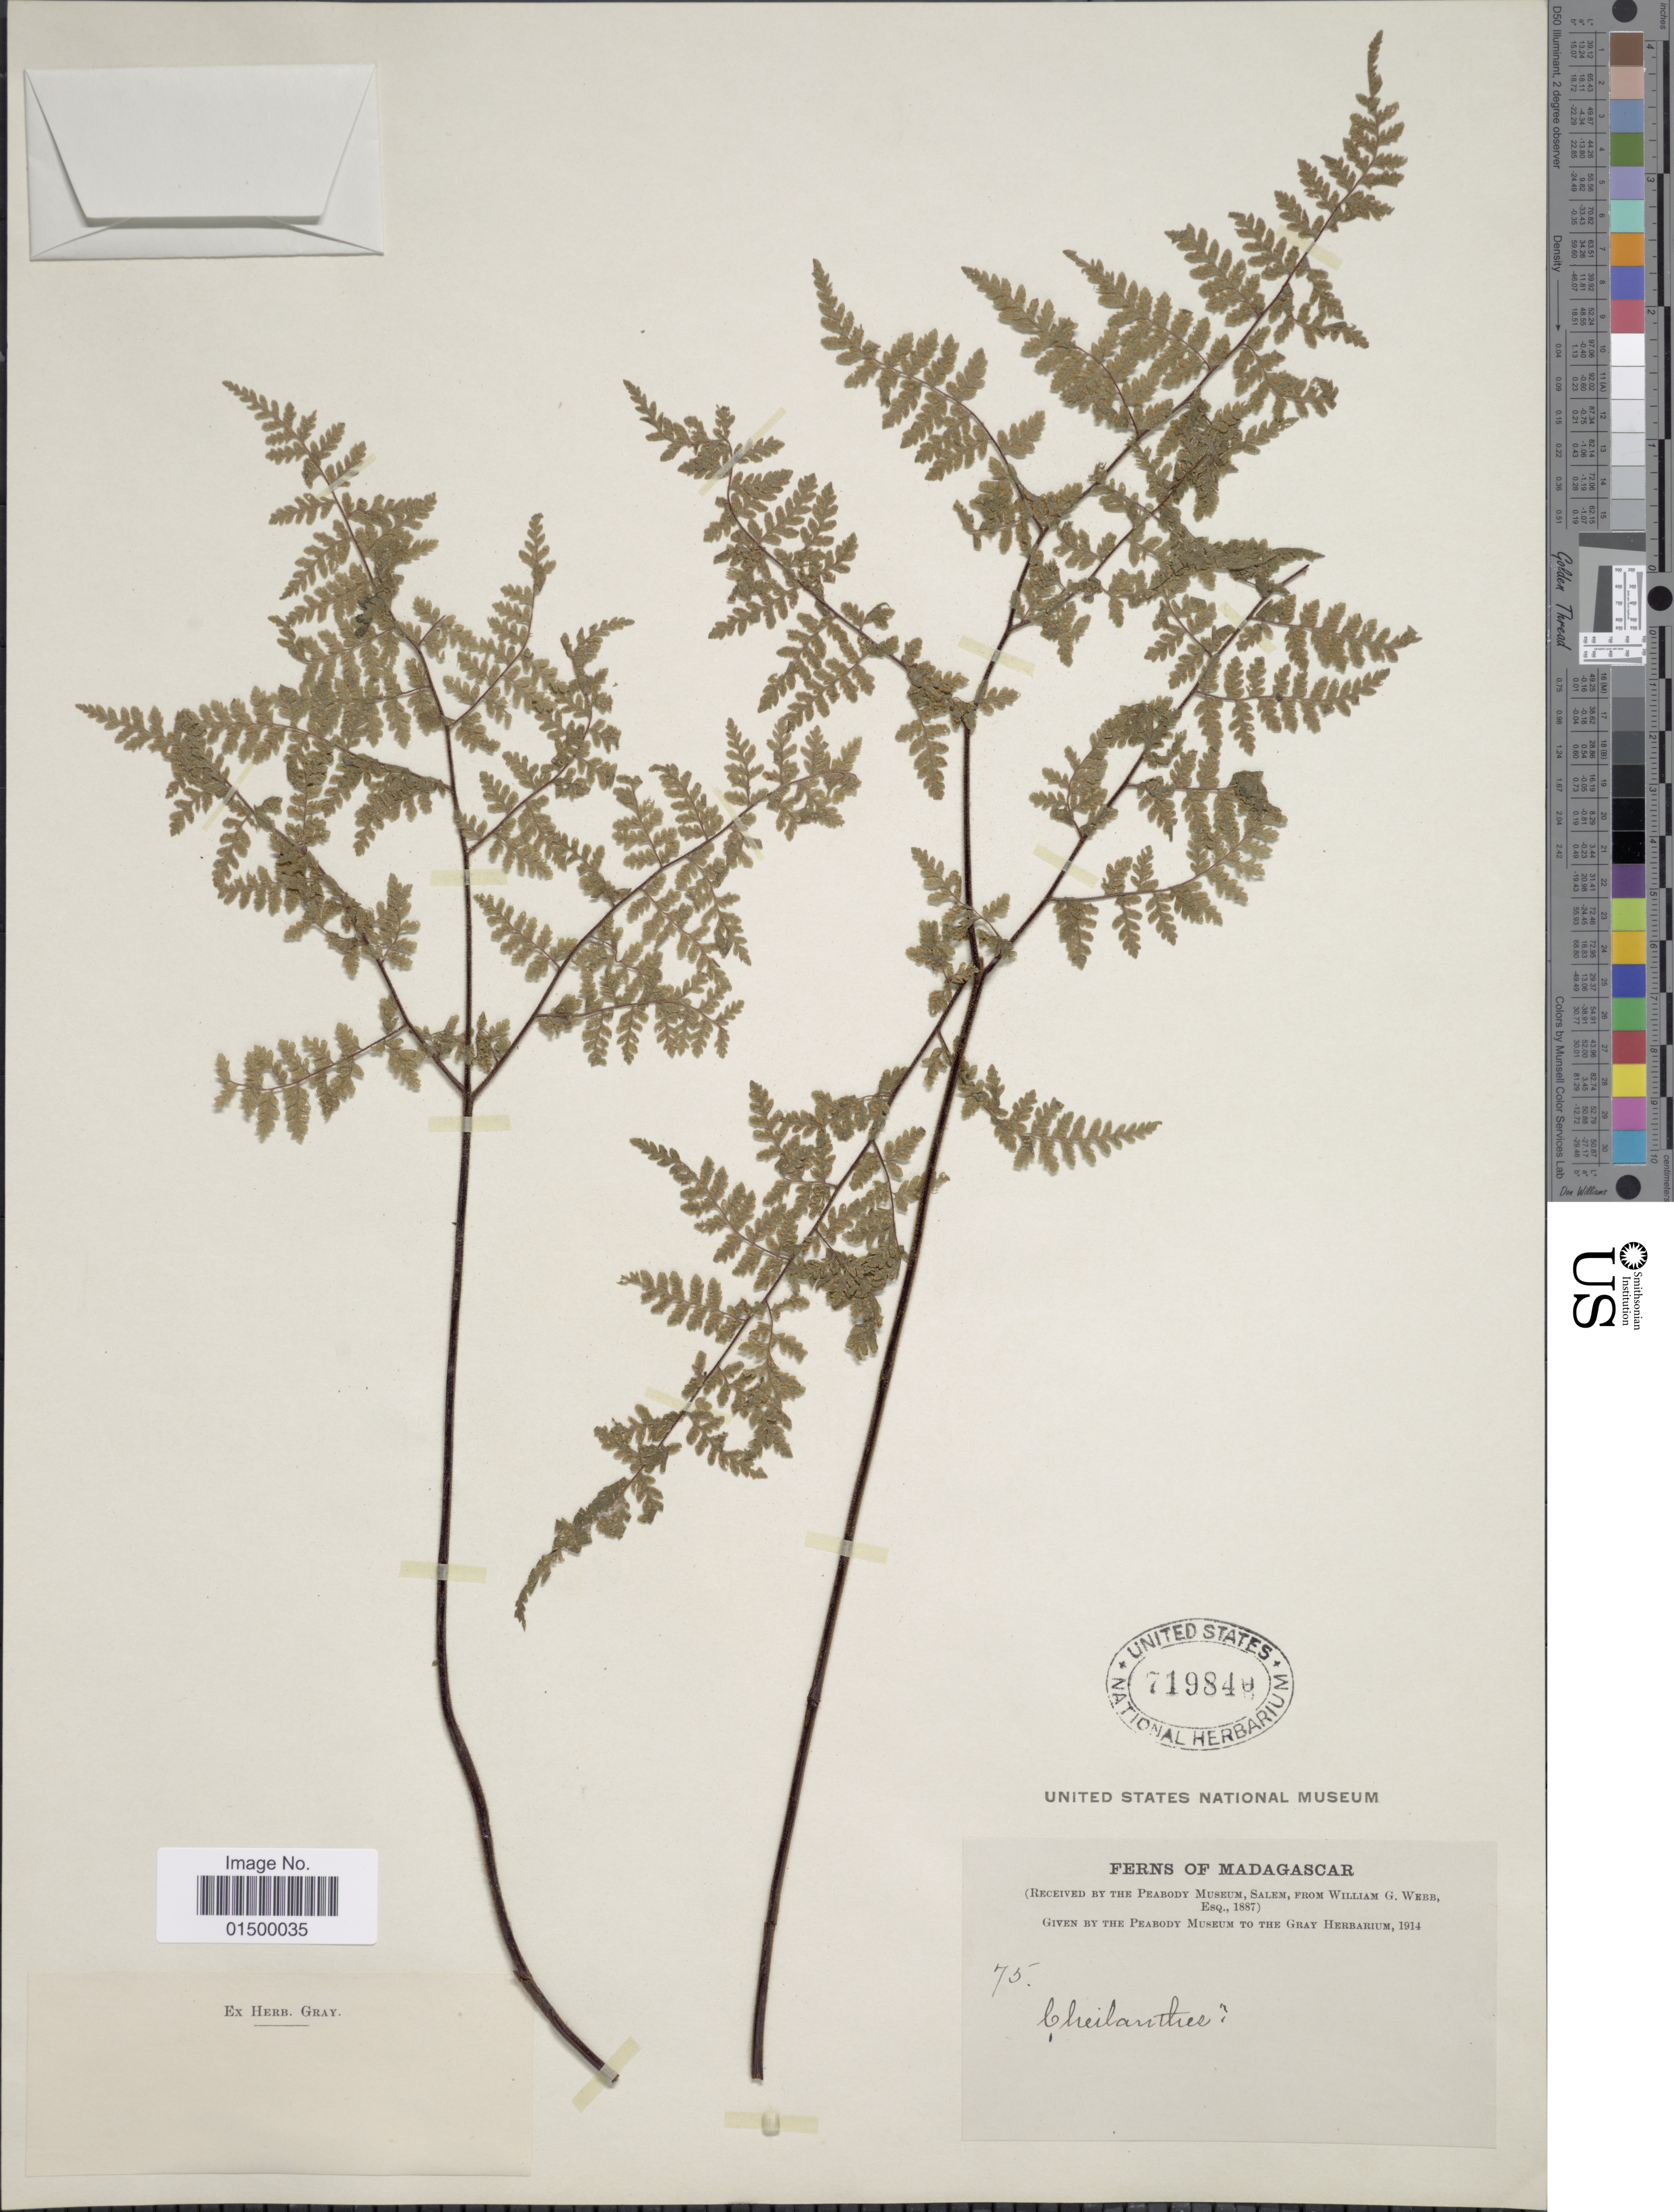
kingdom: Plantae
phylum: Tracheophyta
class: Polypodiopsida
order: Polypodiales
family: Pteridaceae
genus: Cheilanthes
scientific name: Cheilanthes sp.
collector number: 75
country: Madagascar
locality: Ferns of Madagascar